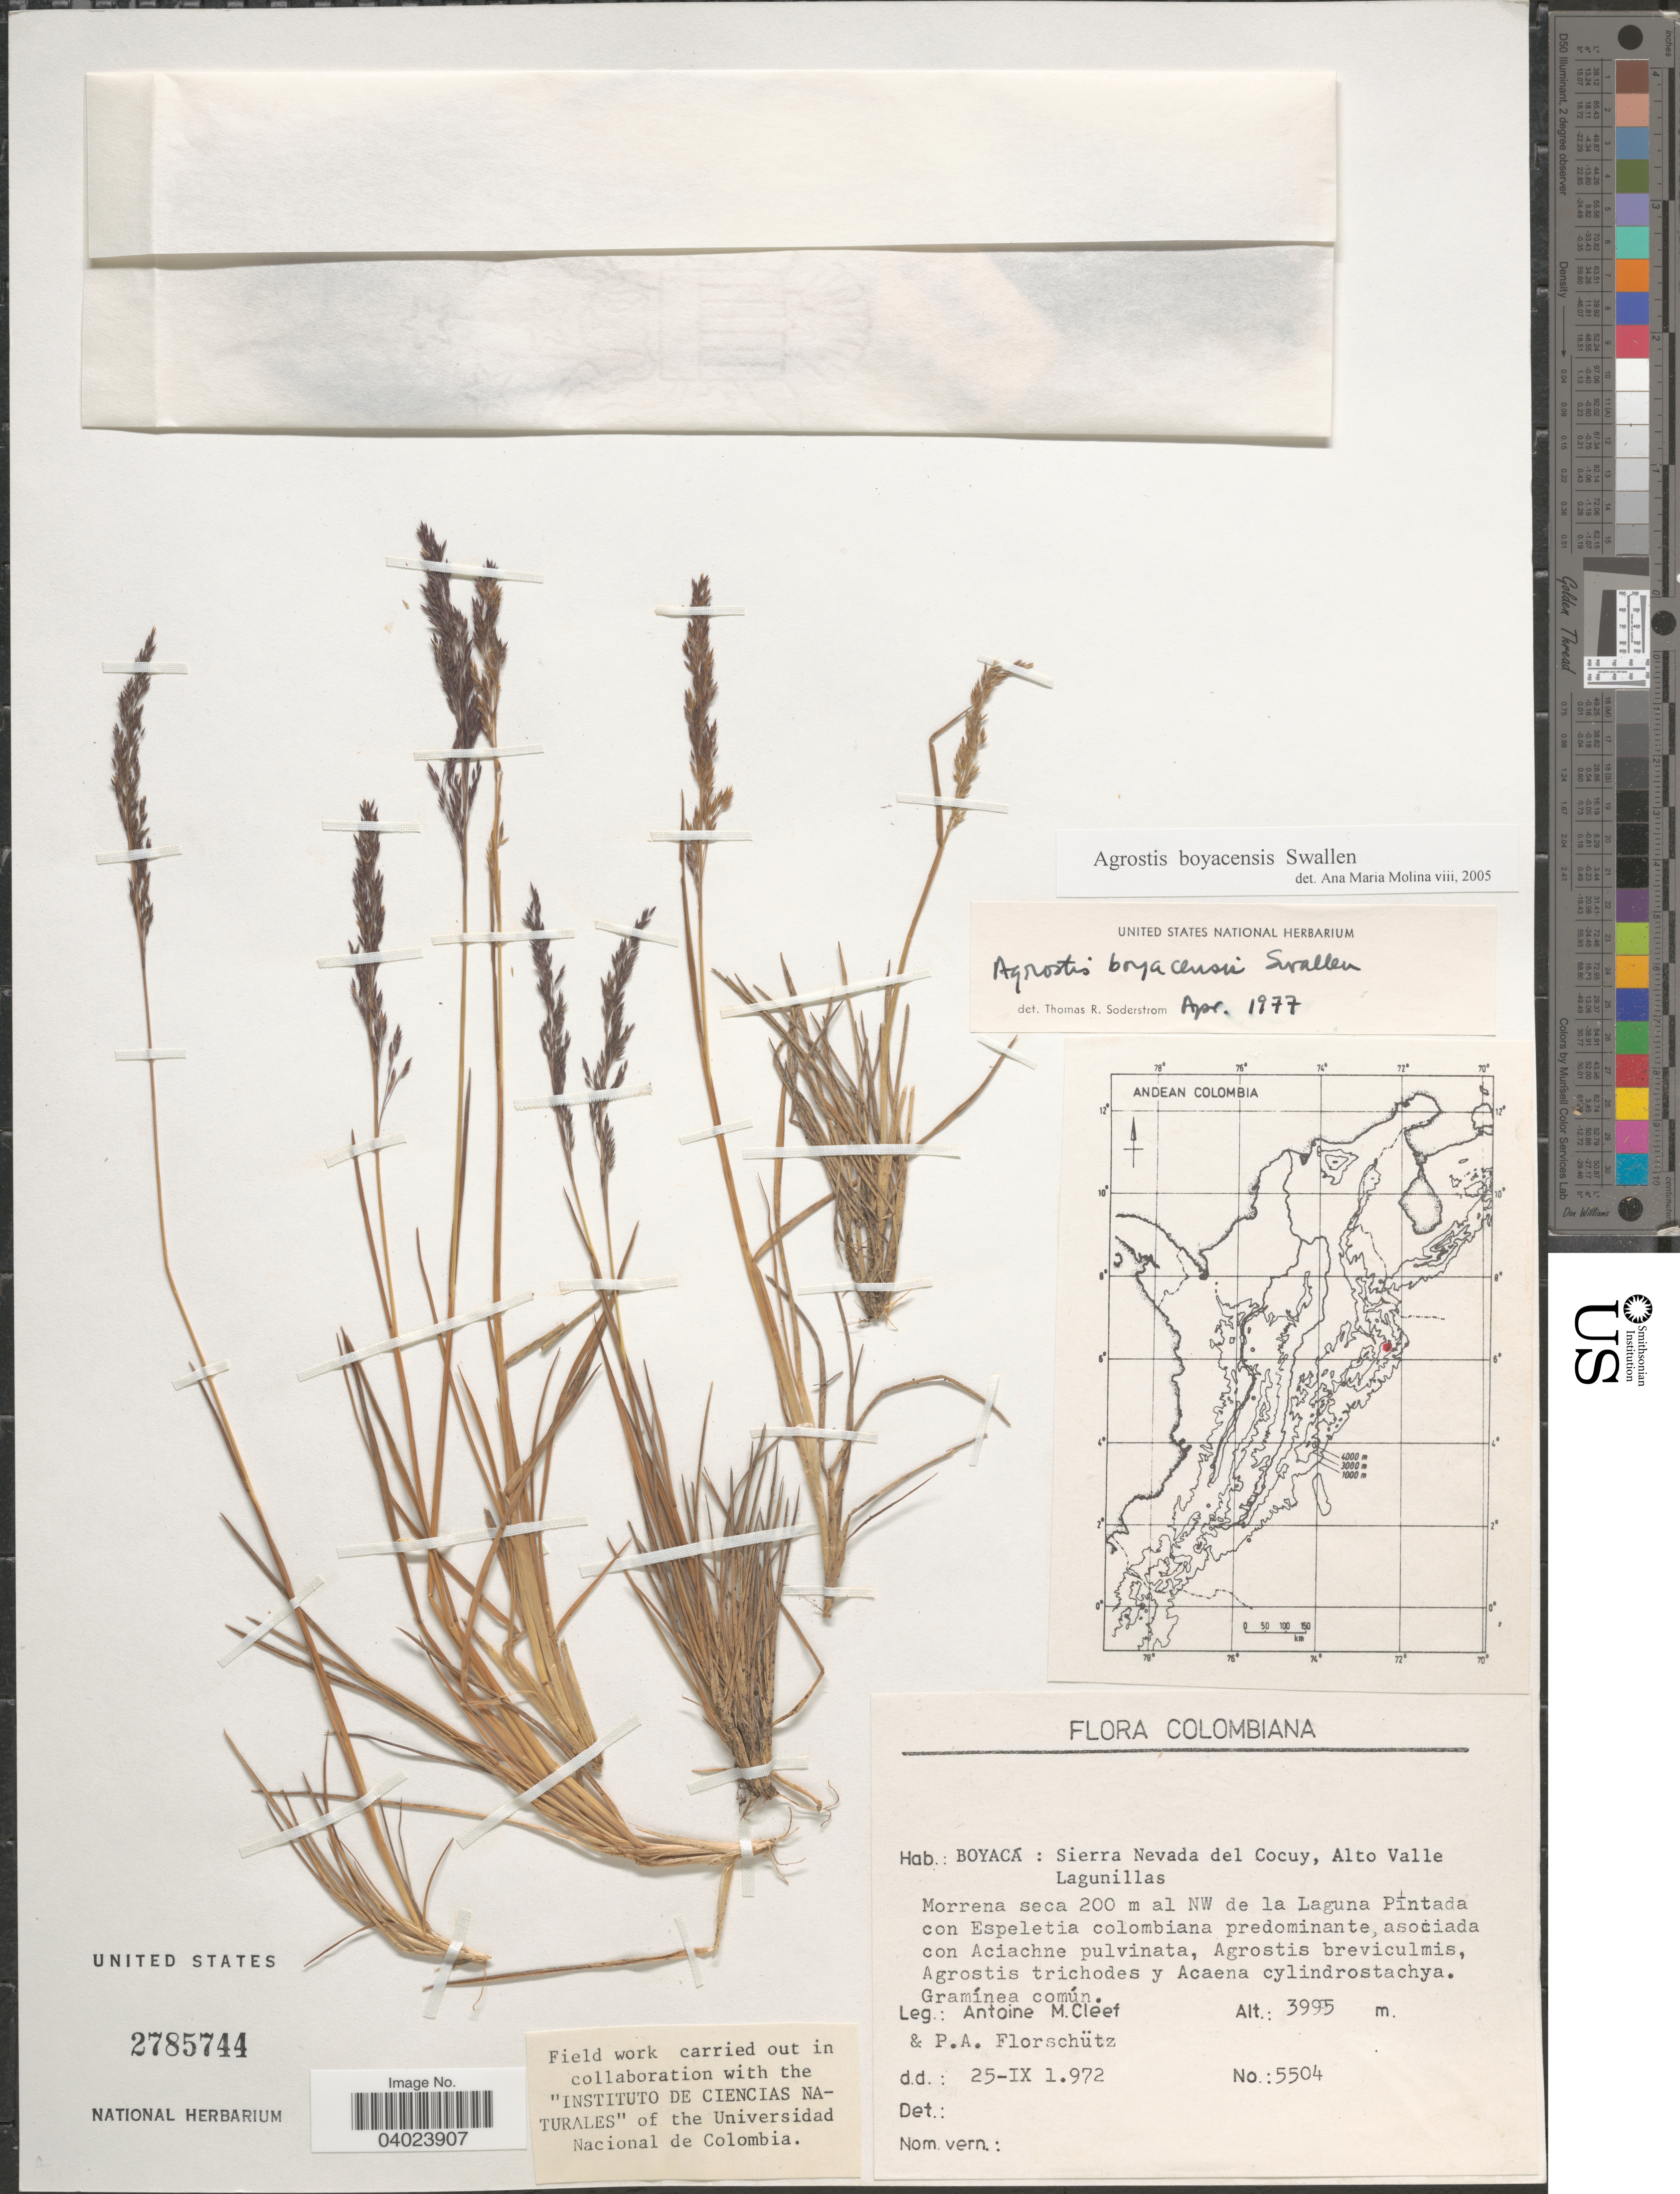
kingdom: Plantae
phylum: Tracheophyta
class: Liliopsida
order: Poales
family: Poaceae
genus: Agrostis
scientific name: Agrostis boyacensis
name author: Swallen & García-Barr.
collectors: A. M. Cleef & P. Florschütz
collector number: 5504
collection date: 1972-09-25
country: Colombia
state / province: Boyacá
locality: Sierra Nevada del Cocuy, Alto Valle Lagunillas. Morrena seca 200 m al NW de la Laguna Pintada.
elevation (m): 3995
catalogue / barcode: US 2785744